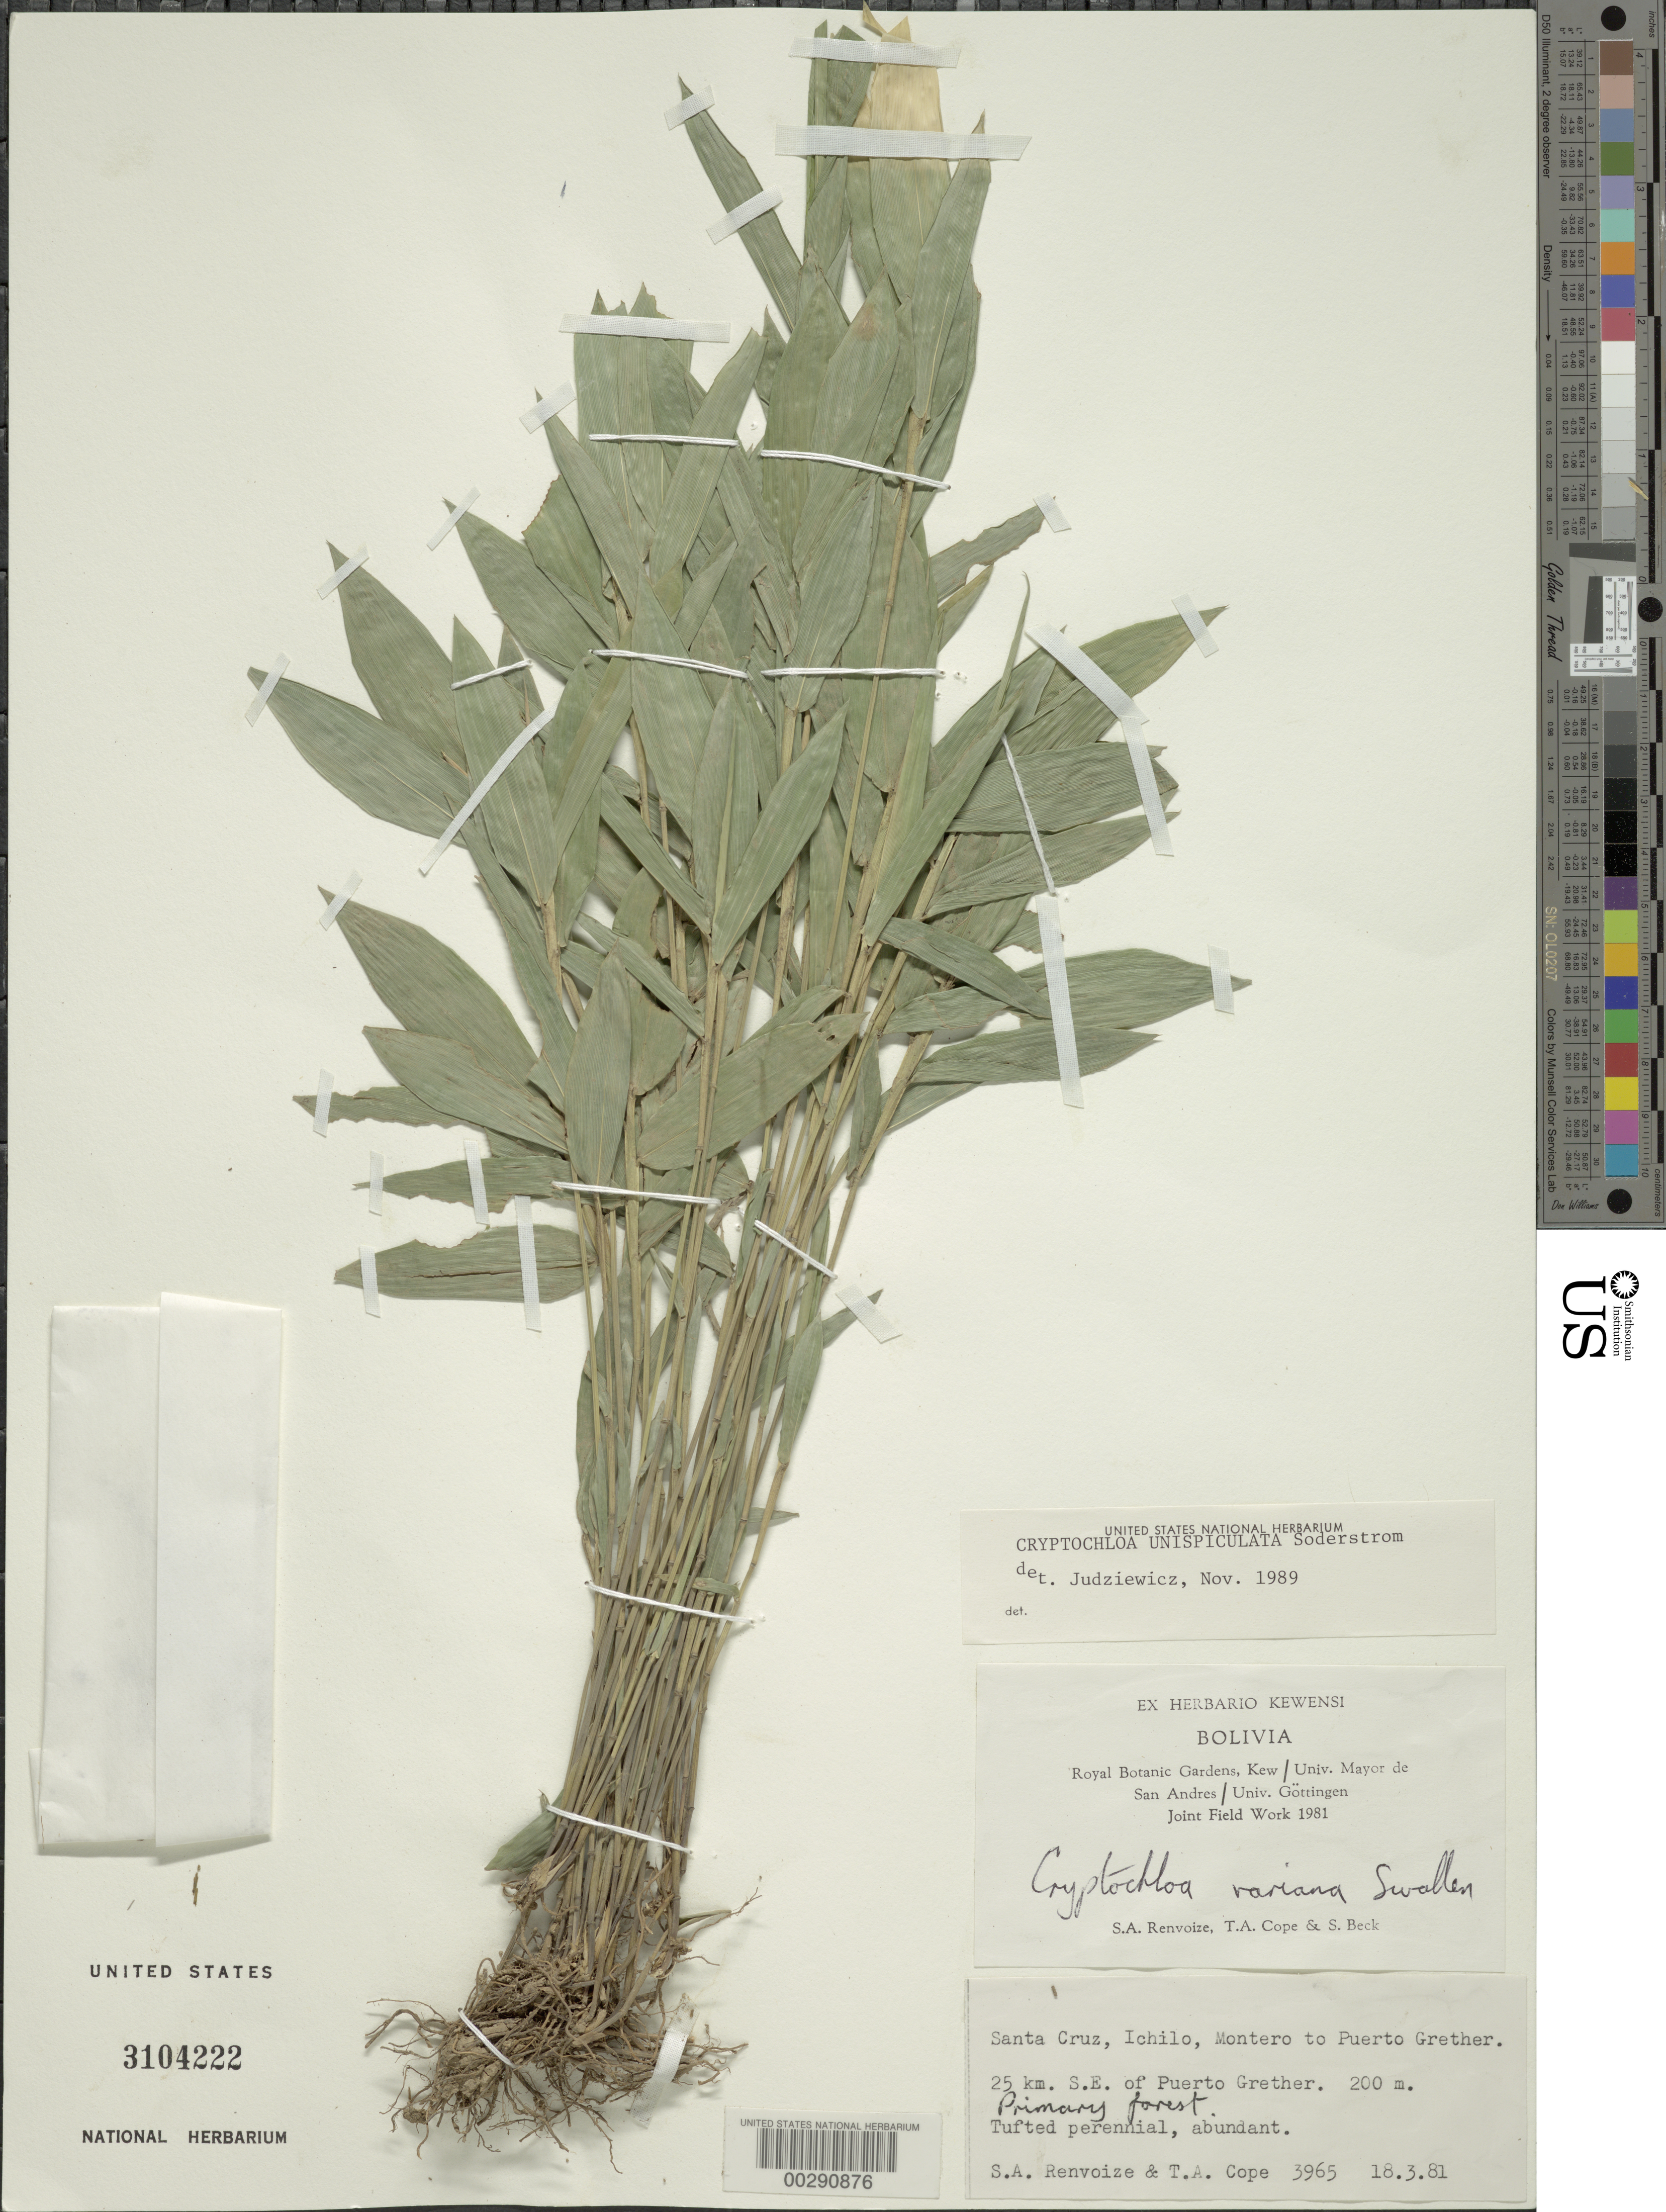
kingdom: Plantae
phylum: Tracheophyta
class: Liliopsida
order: Poales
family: Poaceae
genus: Cryptochloa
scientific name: Cryptochloa unispiculata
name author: Soderstr.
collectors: S. A. Renvoize & T. A. Cope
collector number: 3965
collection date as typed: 18 Mar 1981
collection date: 1981-03-18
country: Bolivia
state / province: Santa Cruz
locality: Ichilo, Montero to Puerto Grether; 25 km SE of Puerto Grether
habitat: Primary forest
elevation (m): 200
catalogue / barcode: US 3104222